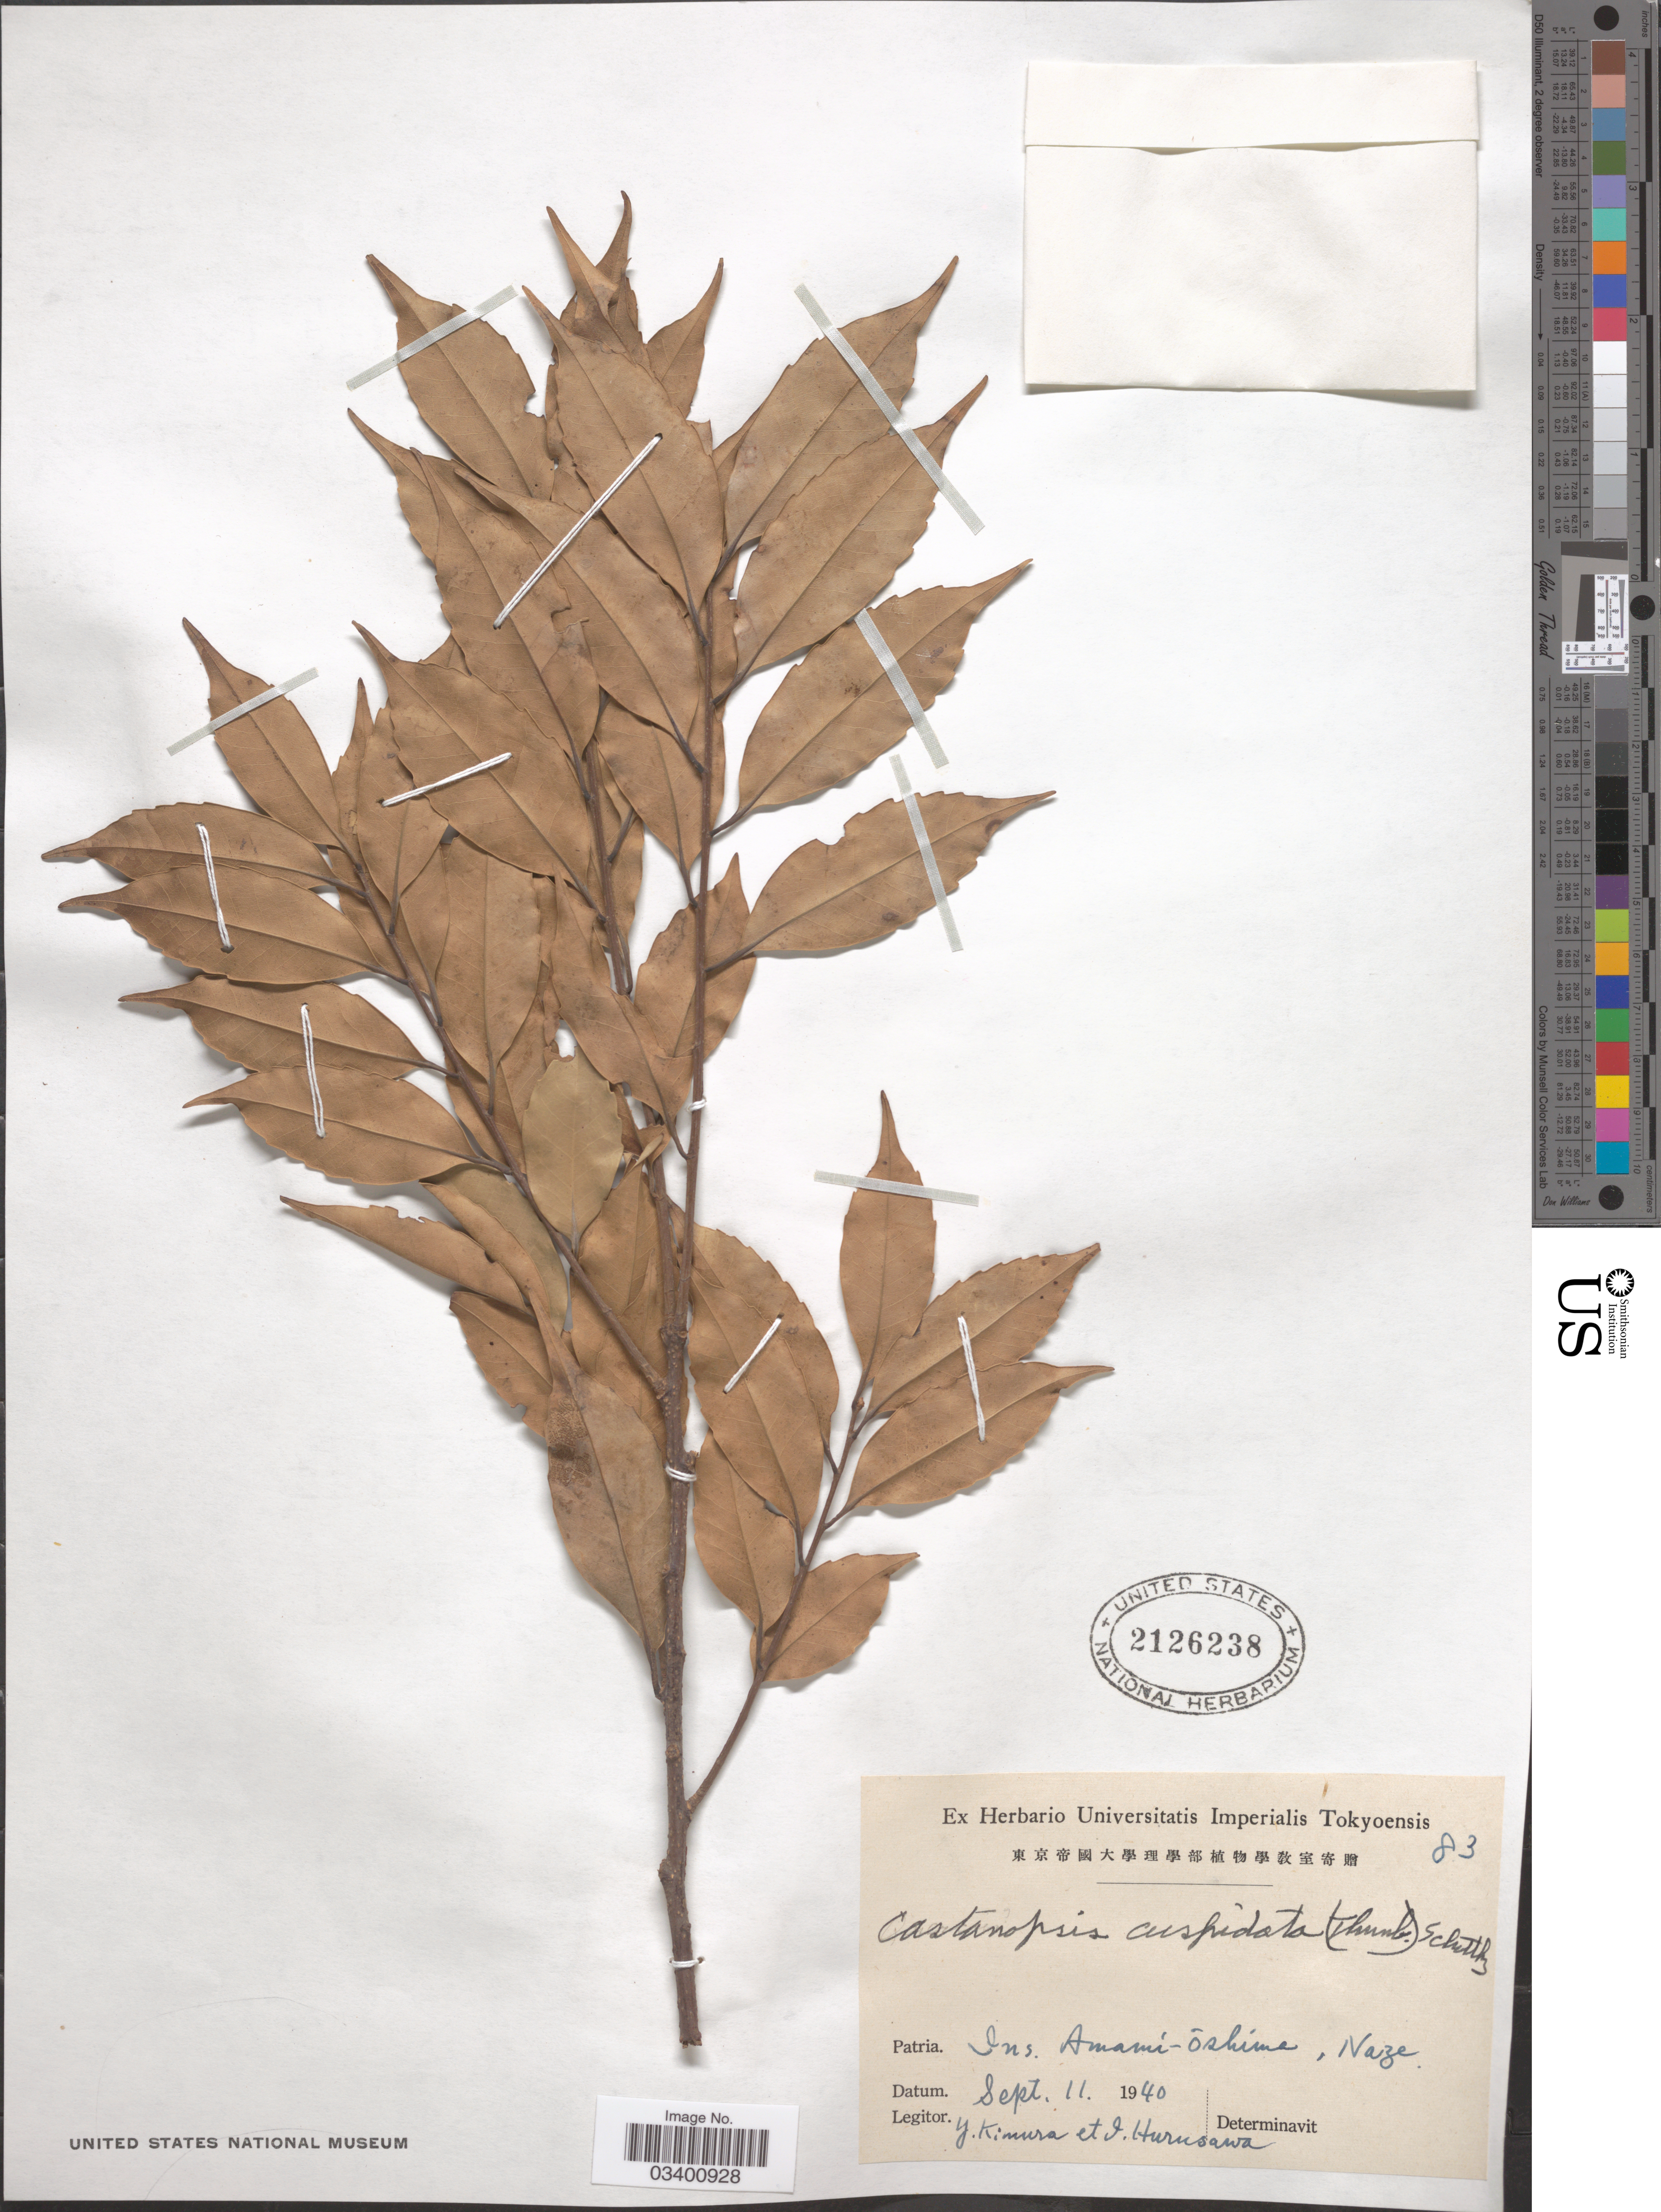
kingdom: Plantae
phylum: Tracheophyta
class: Magnoliopsida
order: Fagales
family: Fagaceae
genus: Castanopsis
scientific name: Castanopsis cuspidata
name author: (Thunb.) Schottky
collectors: Y. Kimura & I. Hurusawa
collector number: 83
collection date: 1940-09-11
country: Japan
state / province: Tokyo, Federal City of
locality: Ins. Amamí-ôshima, Naze.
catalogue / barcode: US 2126238